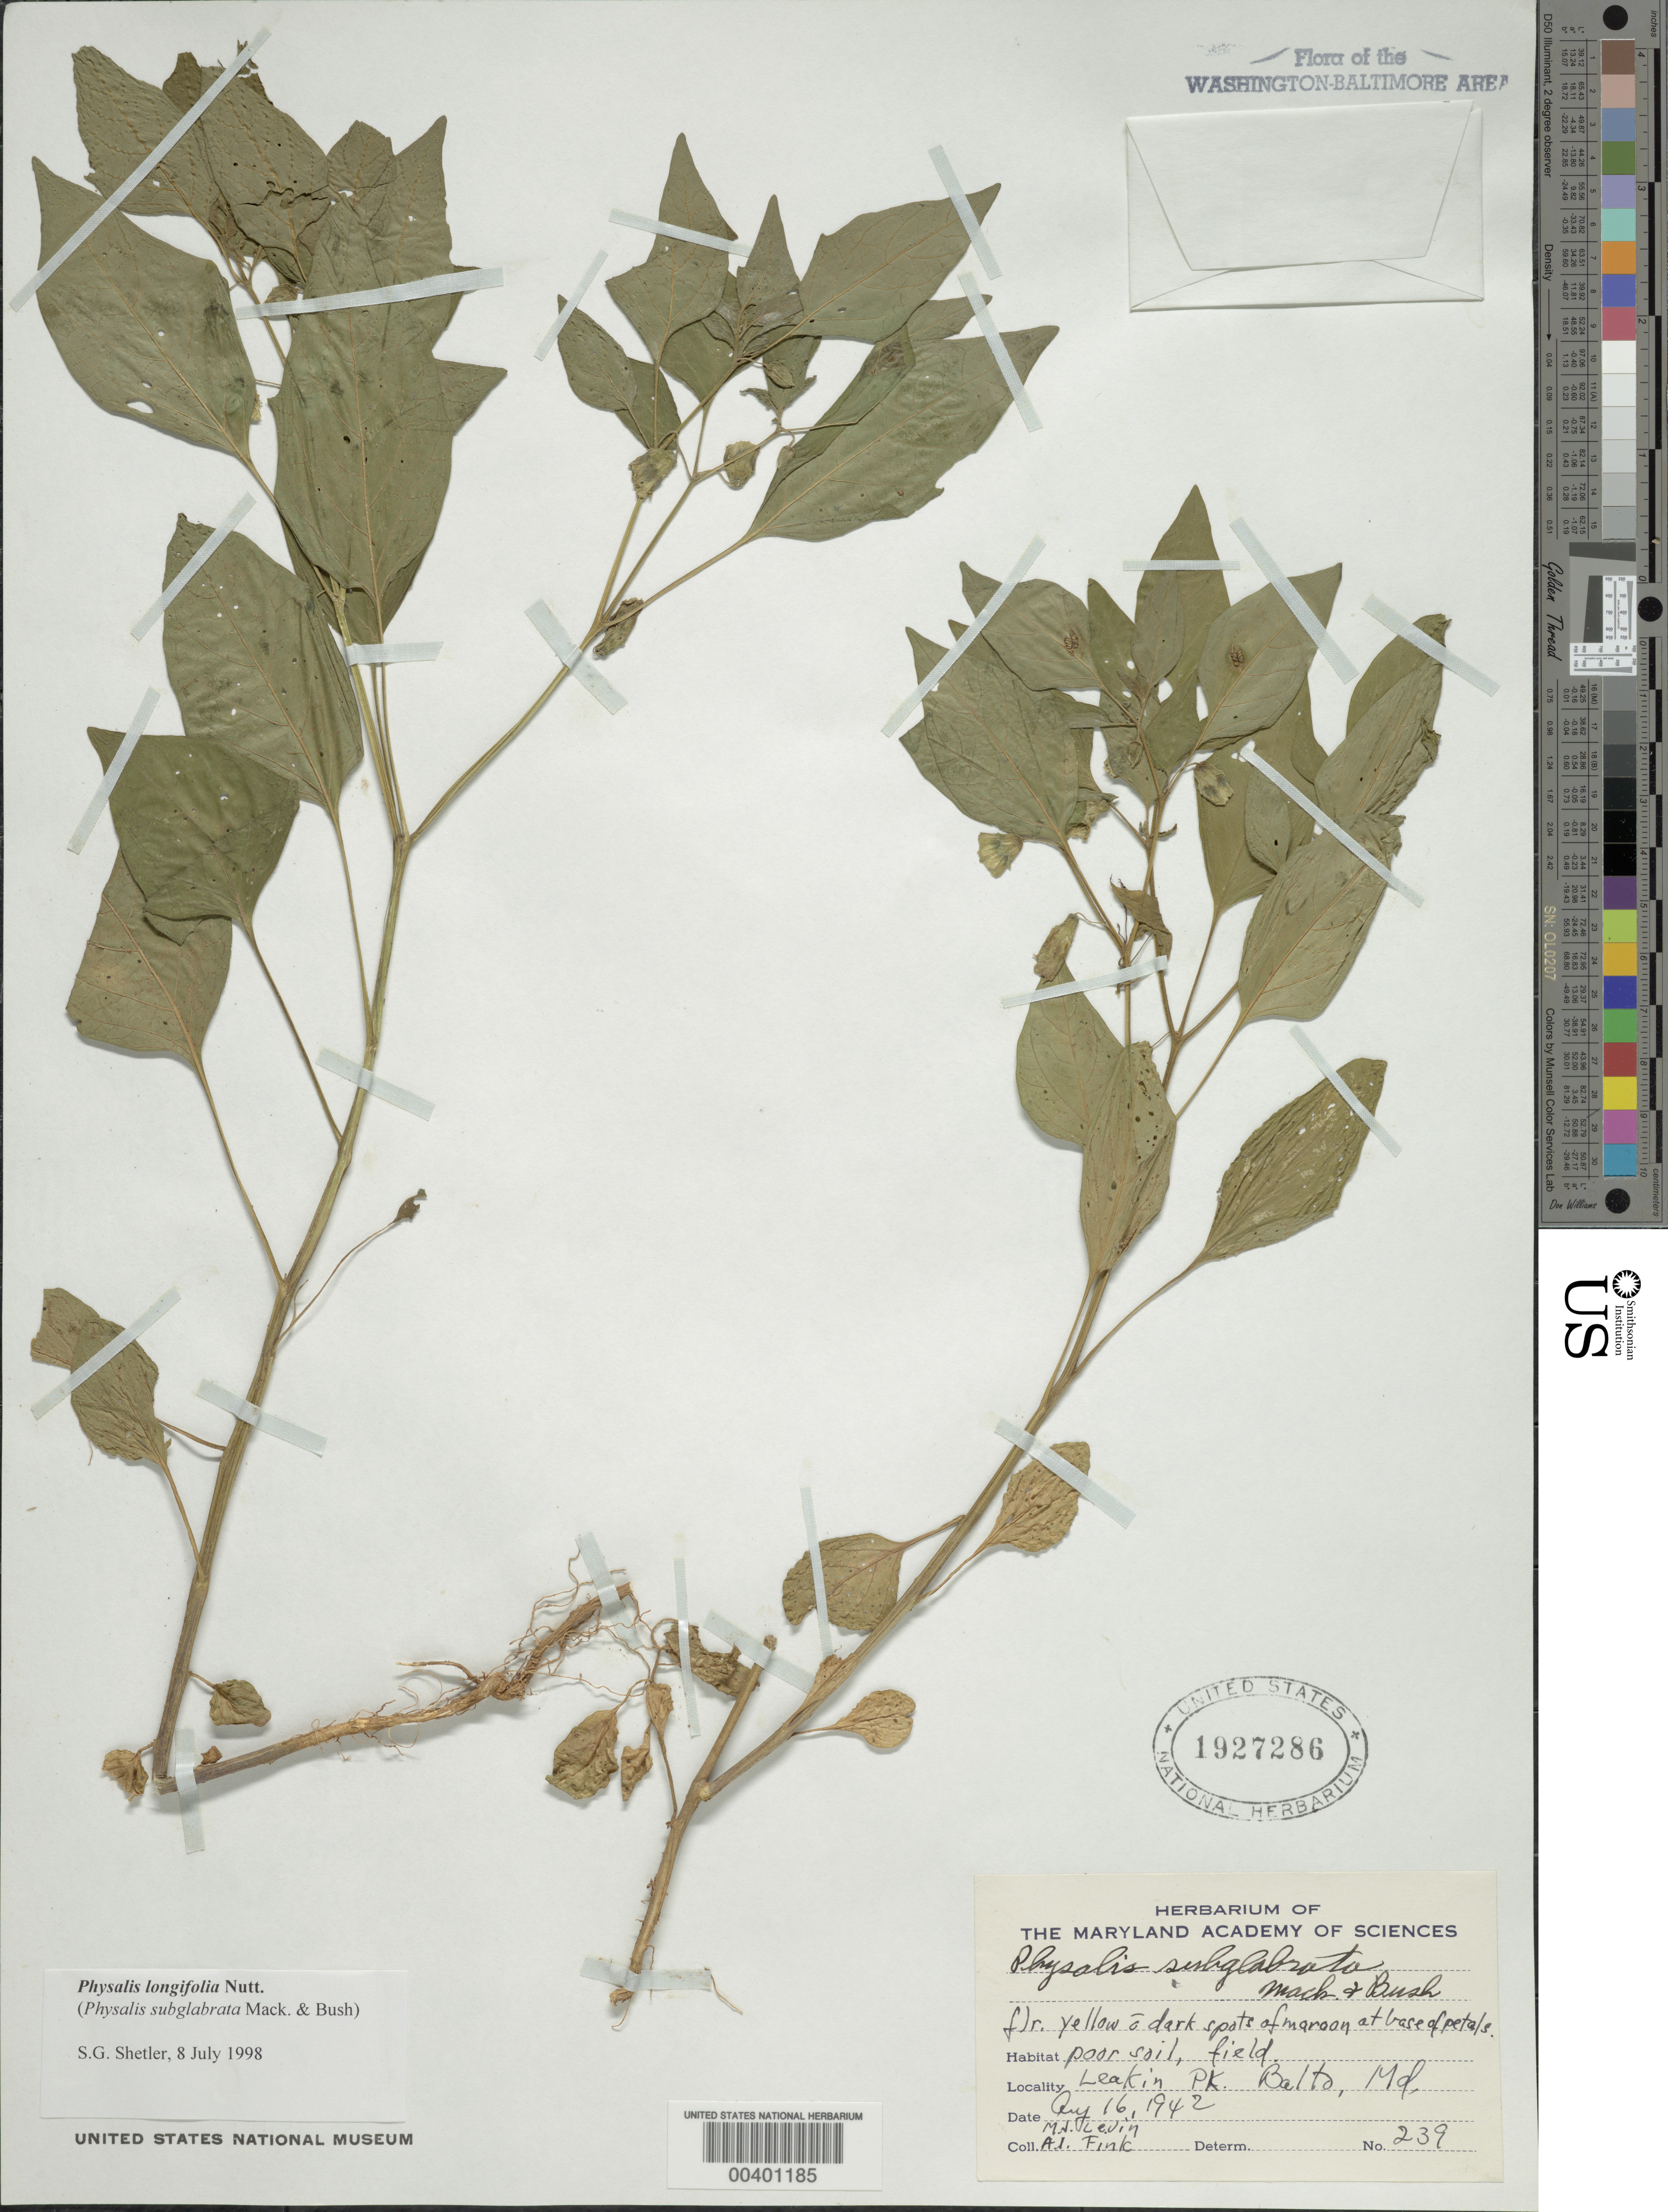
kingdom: Plantae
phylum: Tracheophyta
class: Magnoliopsida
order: Solanales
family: Solanaceae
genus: Physalis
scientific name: Physalis longifolia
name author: Nutt.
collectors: M. Levin & A. Fink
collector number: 239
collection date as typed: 16 Aug 1942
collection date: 1942-08-16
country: United States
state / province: Maryland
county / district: City of Baltimore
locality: Leakin Park, Baltimore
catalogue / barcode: US 1927286